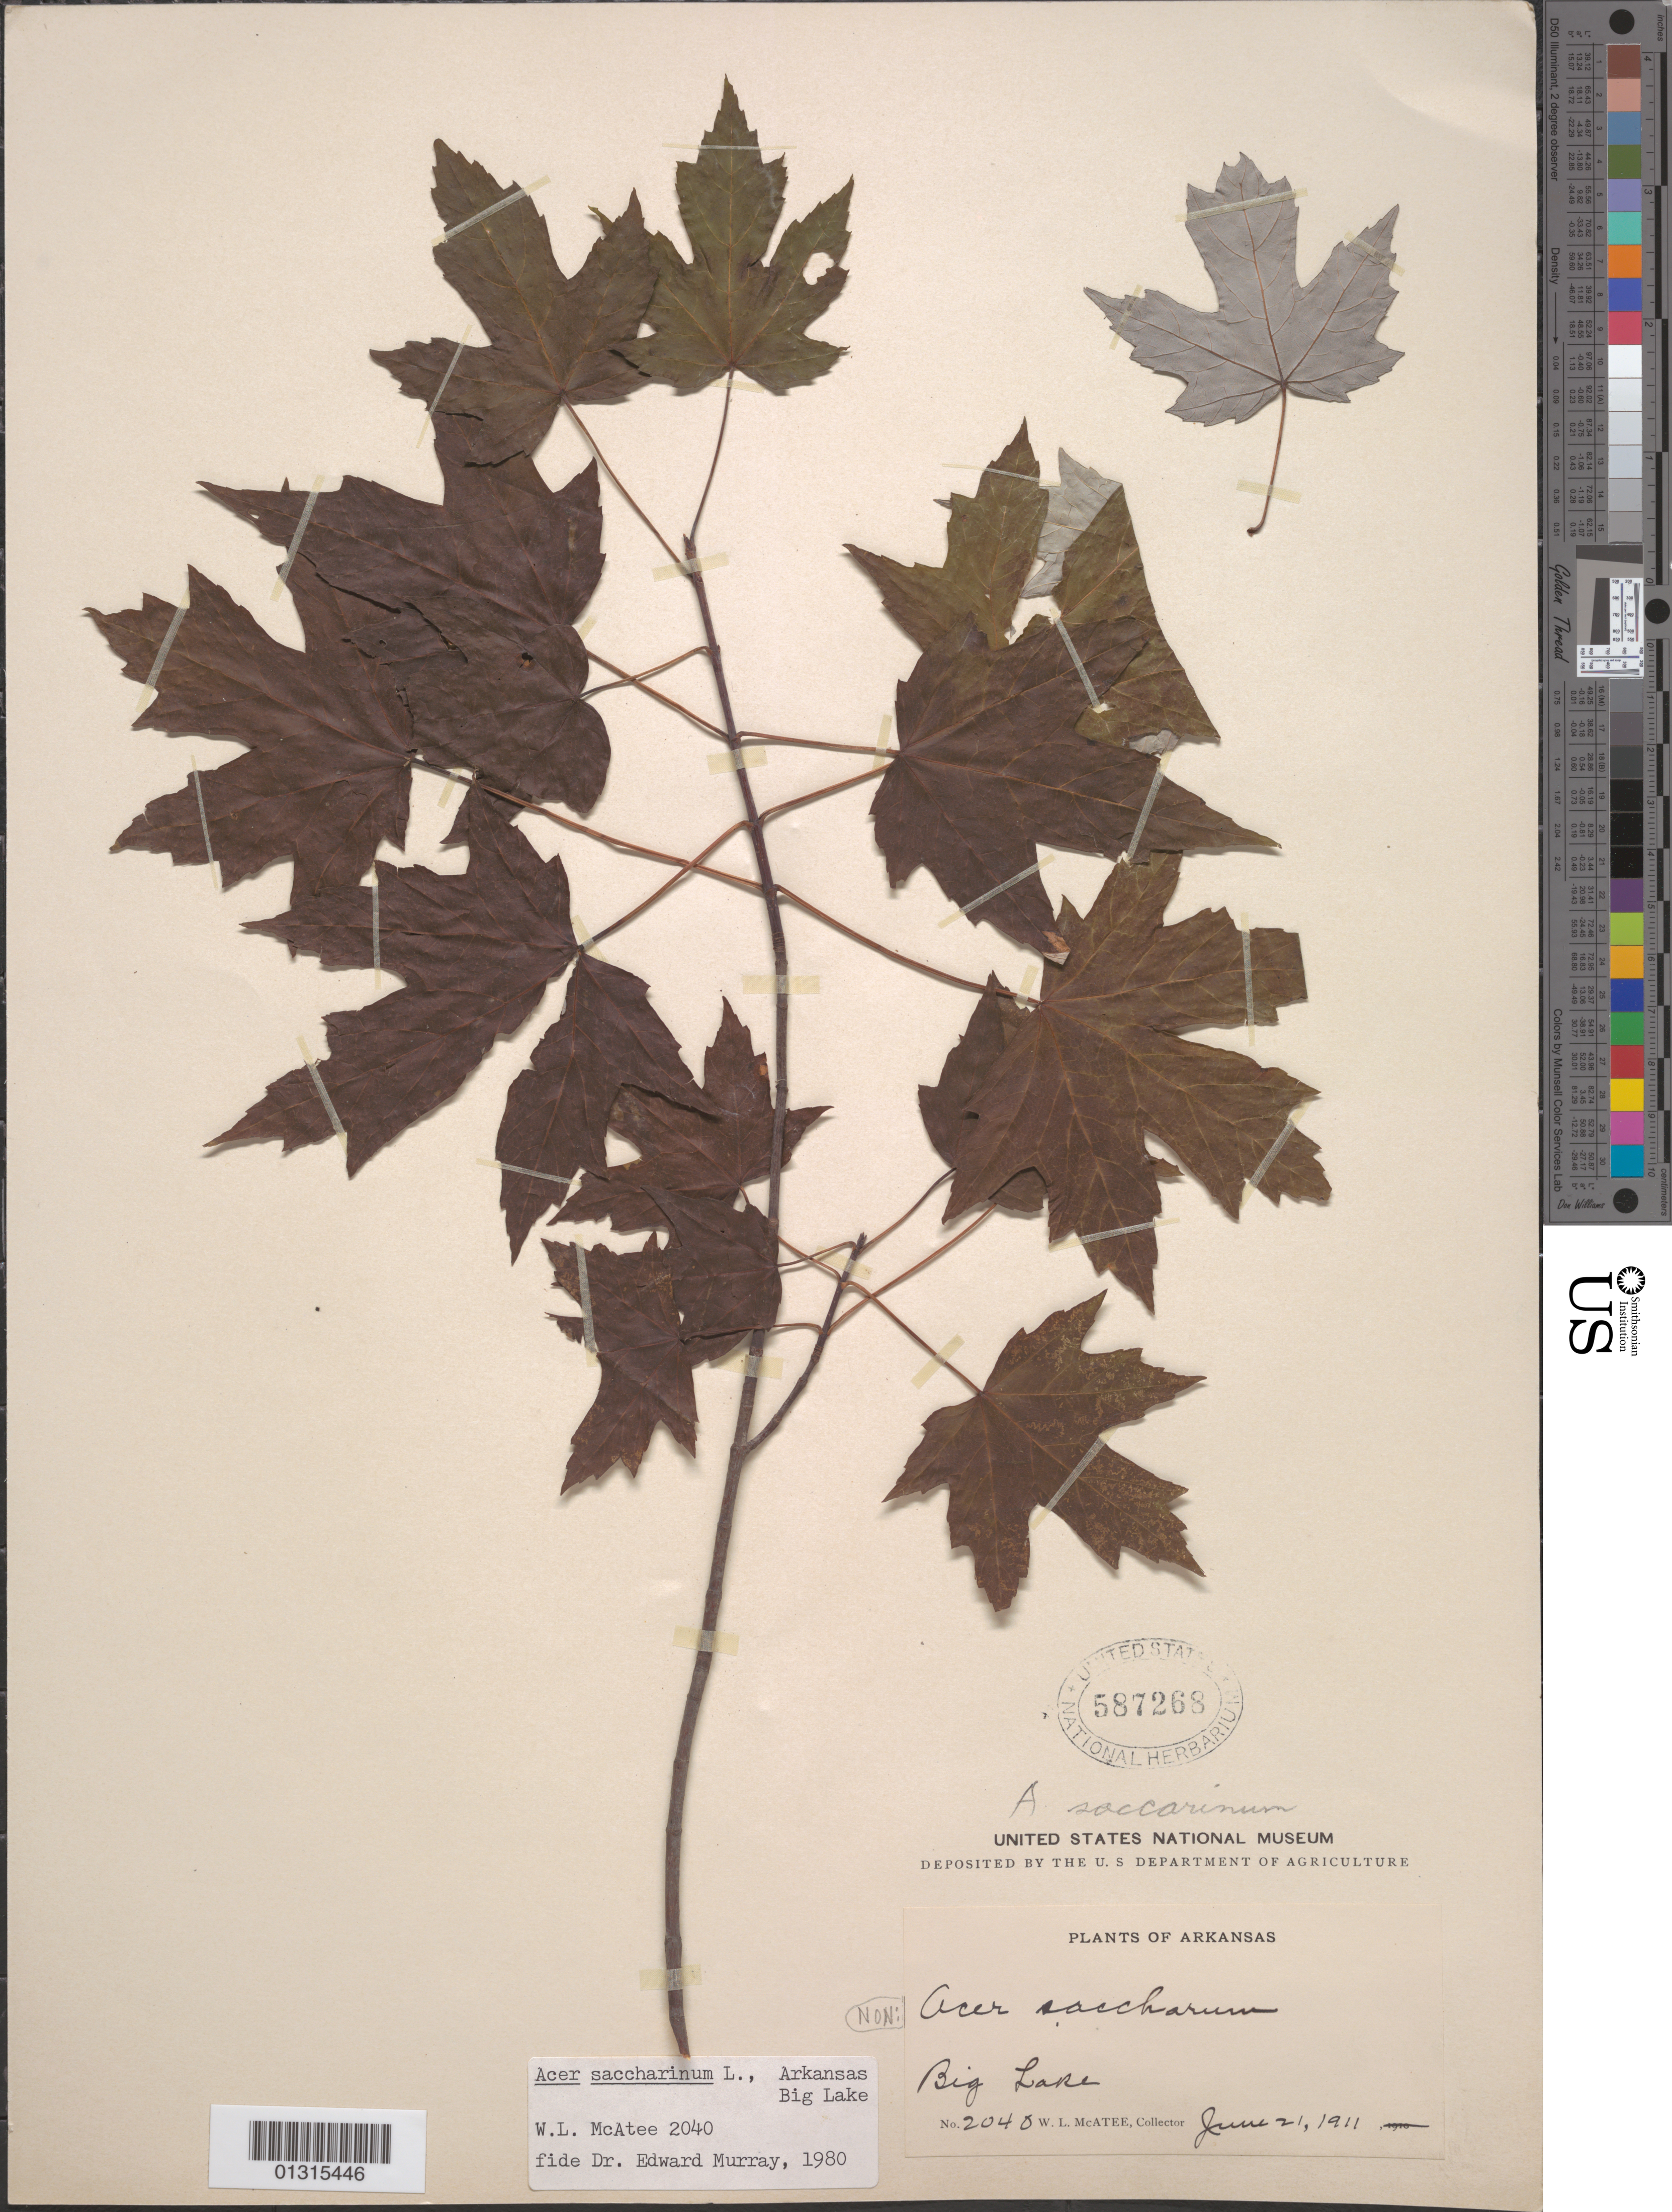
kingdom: Plantae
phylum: Tracheophyta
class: Magnoliopsida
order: Sapindales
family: Sapindaceae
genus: Acer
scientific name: Acer saccharinum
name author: L.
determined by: Murray, Edward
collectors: W. McAtee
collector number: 2040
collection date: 1911-06-21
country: United States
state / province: Arkansas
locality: Big Lake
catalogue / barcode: US 587268